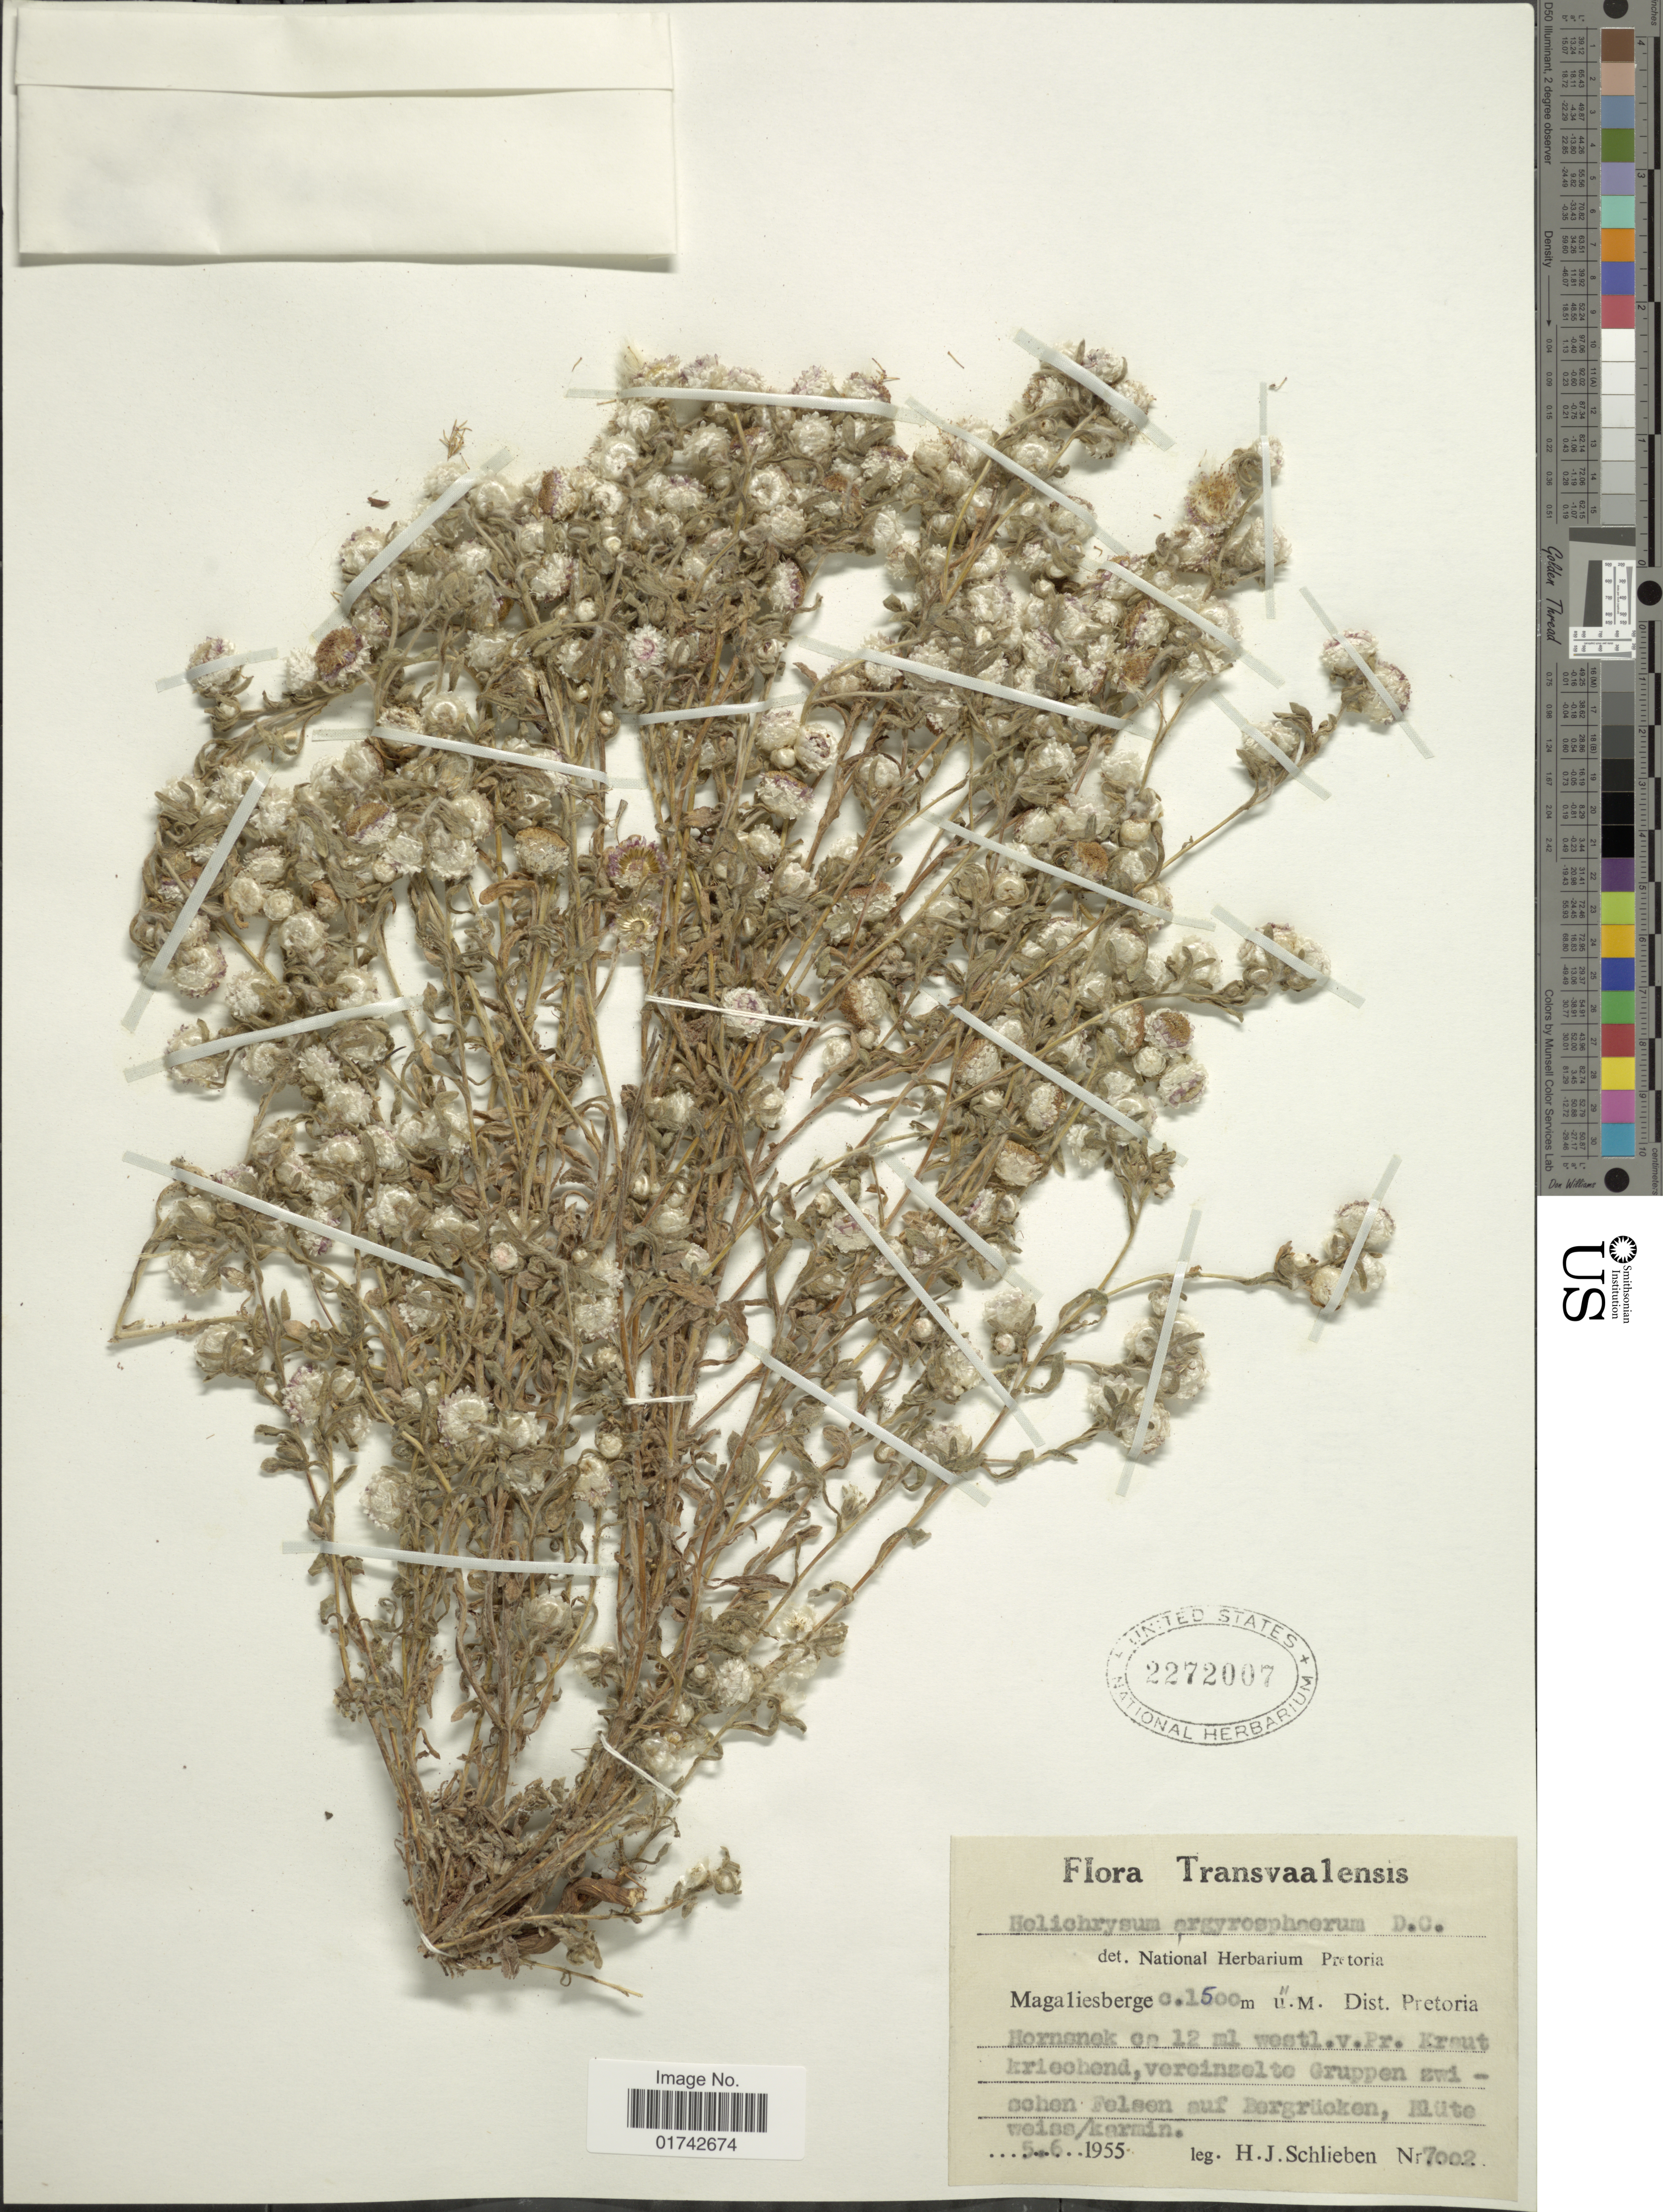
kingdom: Plantae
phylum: Tracheophyta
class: Magnoliopsida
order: Asterales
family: Asteraceae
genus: Helichrysum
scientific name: Helichrysum argyrosphaerum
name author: DC.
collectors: H. J. Schlieben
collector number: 7002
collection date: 1955-06-05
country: South Africa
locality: Transvaalensis. Magaliesberge. Dist. Pretoria. Hornsnek ca. 12 ml westl.v. Pr. Kraut kriechen, vereinzelte Gruppen zwischen Felsen auf Bergrücken, Blüte weiss/karmin.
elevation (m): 1500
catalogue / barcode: US 2272007